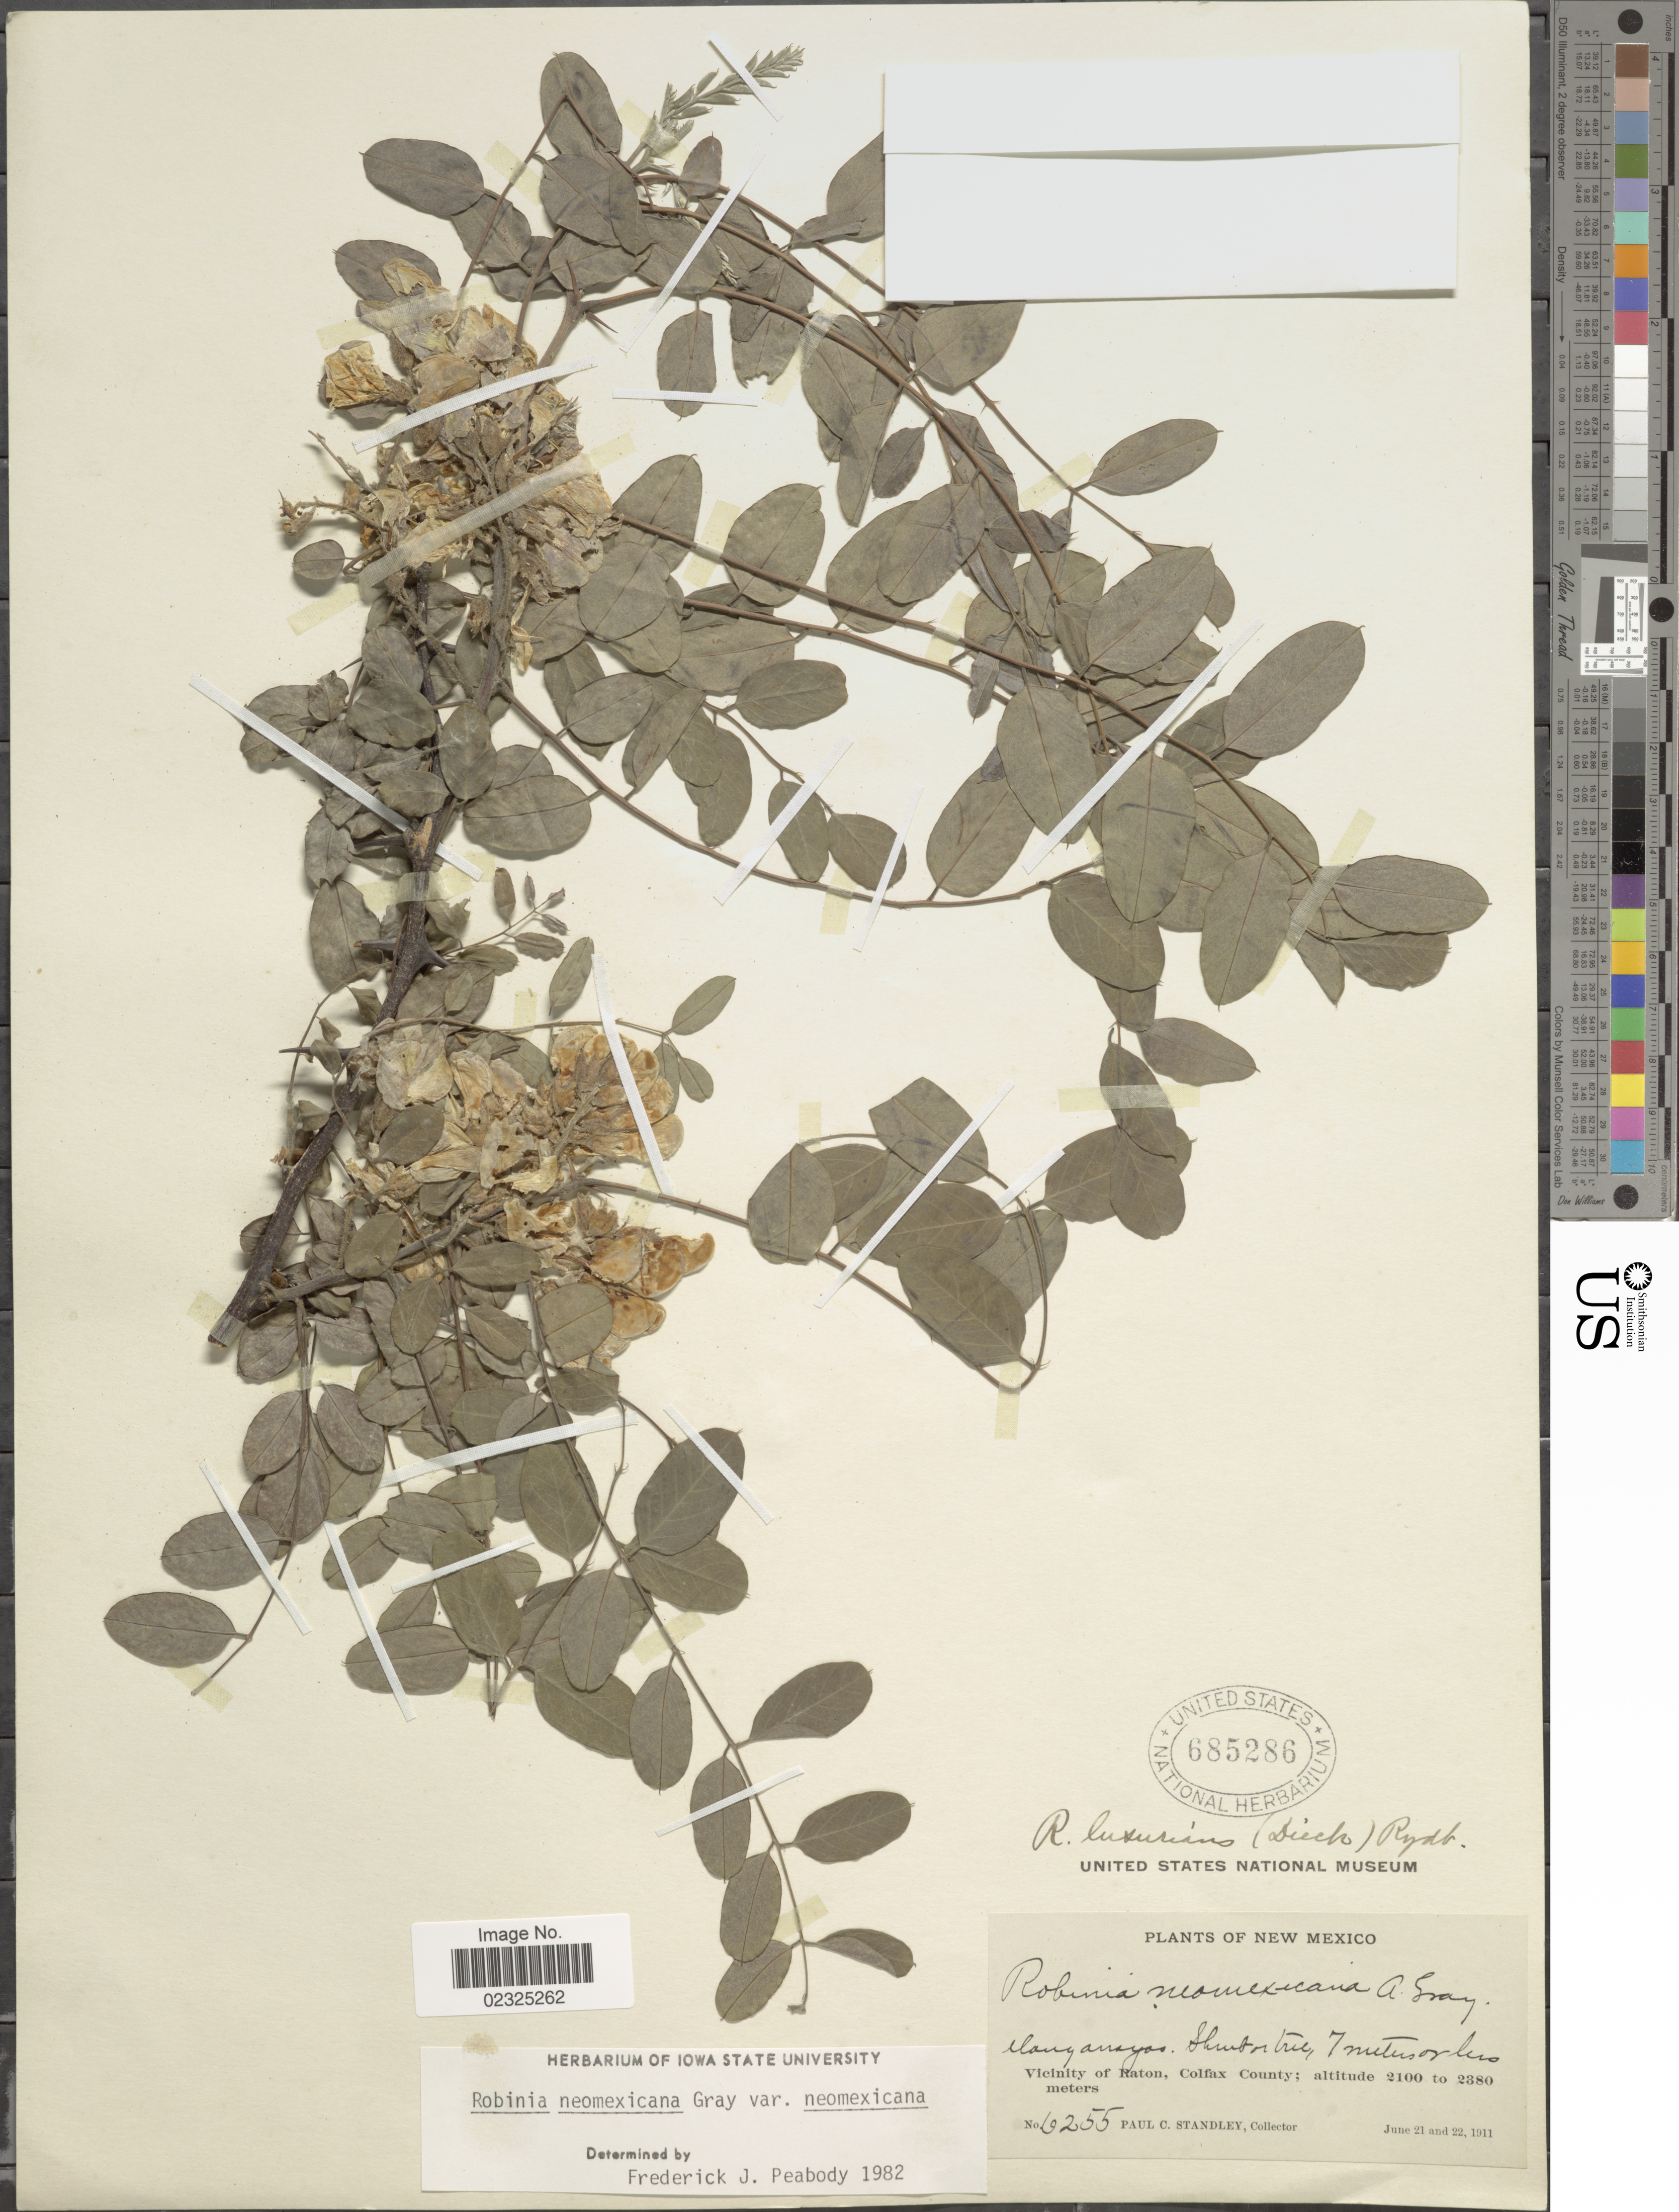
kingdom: Plantae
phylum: Tracheophyta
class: Magnoliopsida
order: Fabales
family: Fabaceae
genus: Robinia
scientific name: Robinia luxurians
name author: (Dieck) Rydb.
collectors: P. C. Standley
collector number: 6255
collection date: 1911-06-21/1911-06-22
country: United States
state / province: New Mexico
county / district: Colfax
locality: Along arroyos, vicinity of Raton, Colfax County.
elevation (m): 2100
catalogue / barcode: US 685286